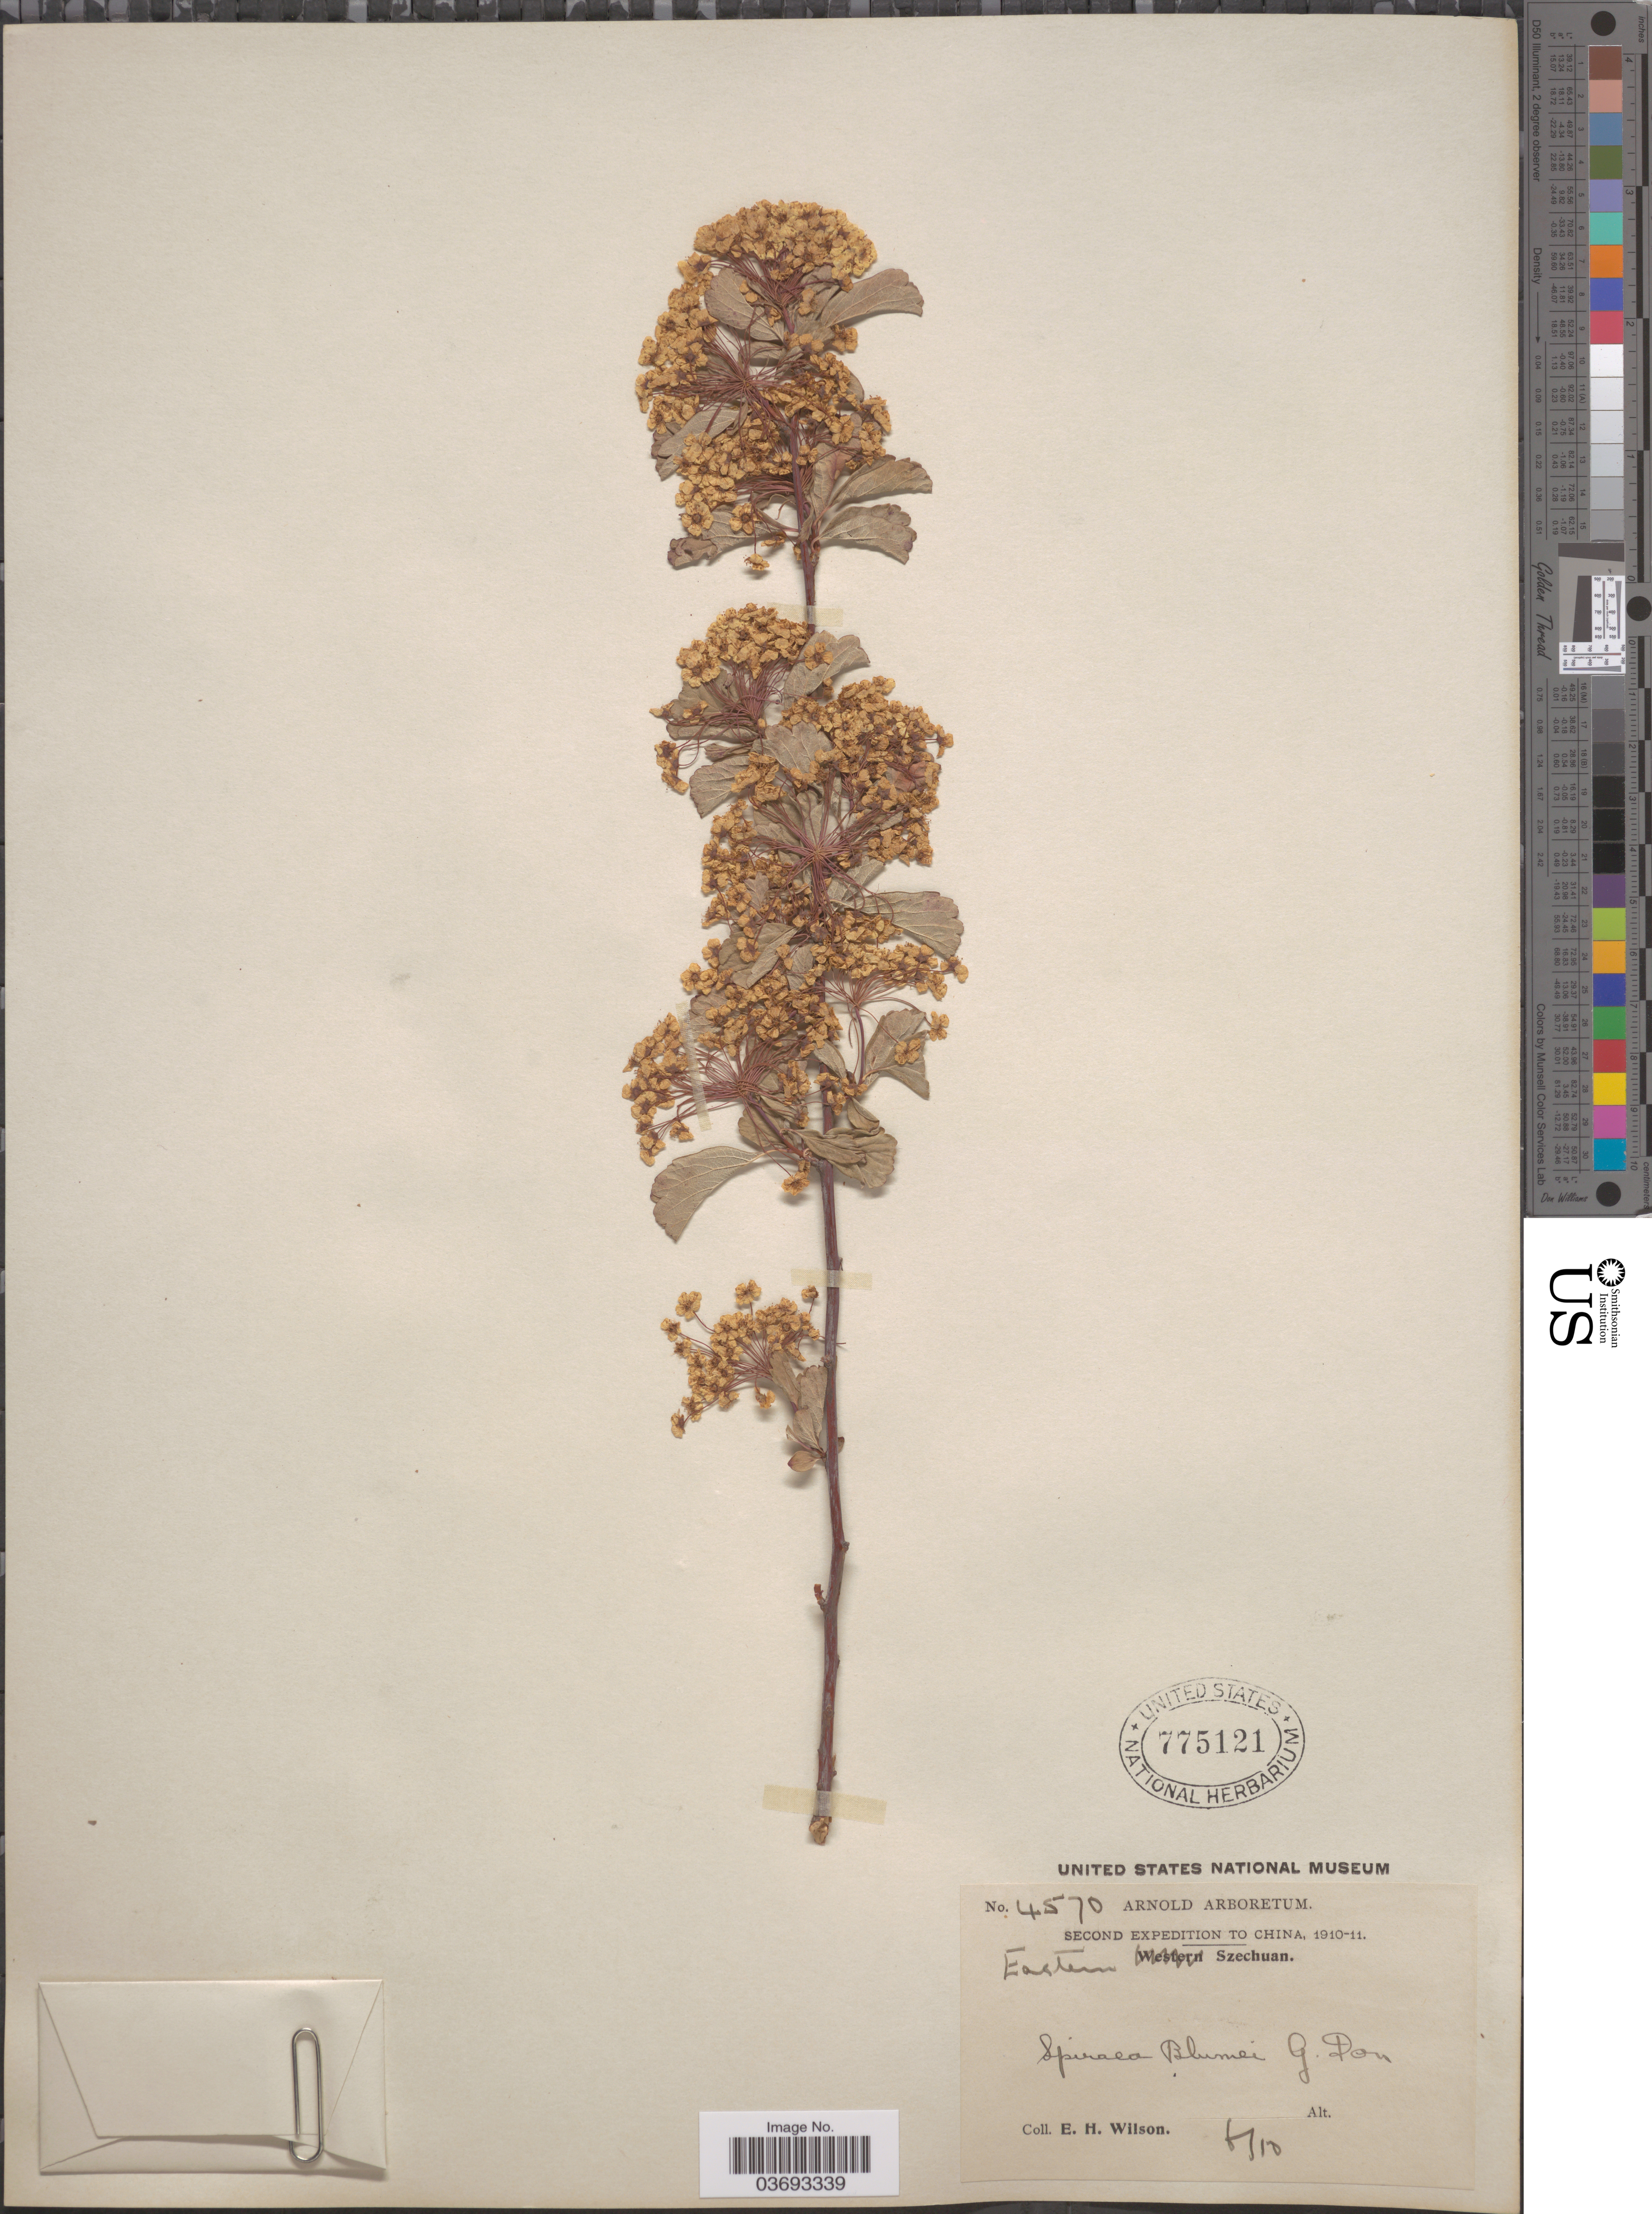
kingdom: Plantae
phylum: Tracheophyta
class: Magnoliopsida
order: Rosales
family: Rosaceae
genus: Spiraea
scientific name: Spiraea blumei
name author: G. Don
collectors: E. Wilson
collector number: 4570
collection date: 1910-06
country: China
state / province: Sichuan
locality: Eastern Szechuan.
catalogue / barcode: US 775121